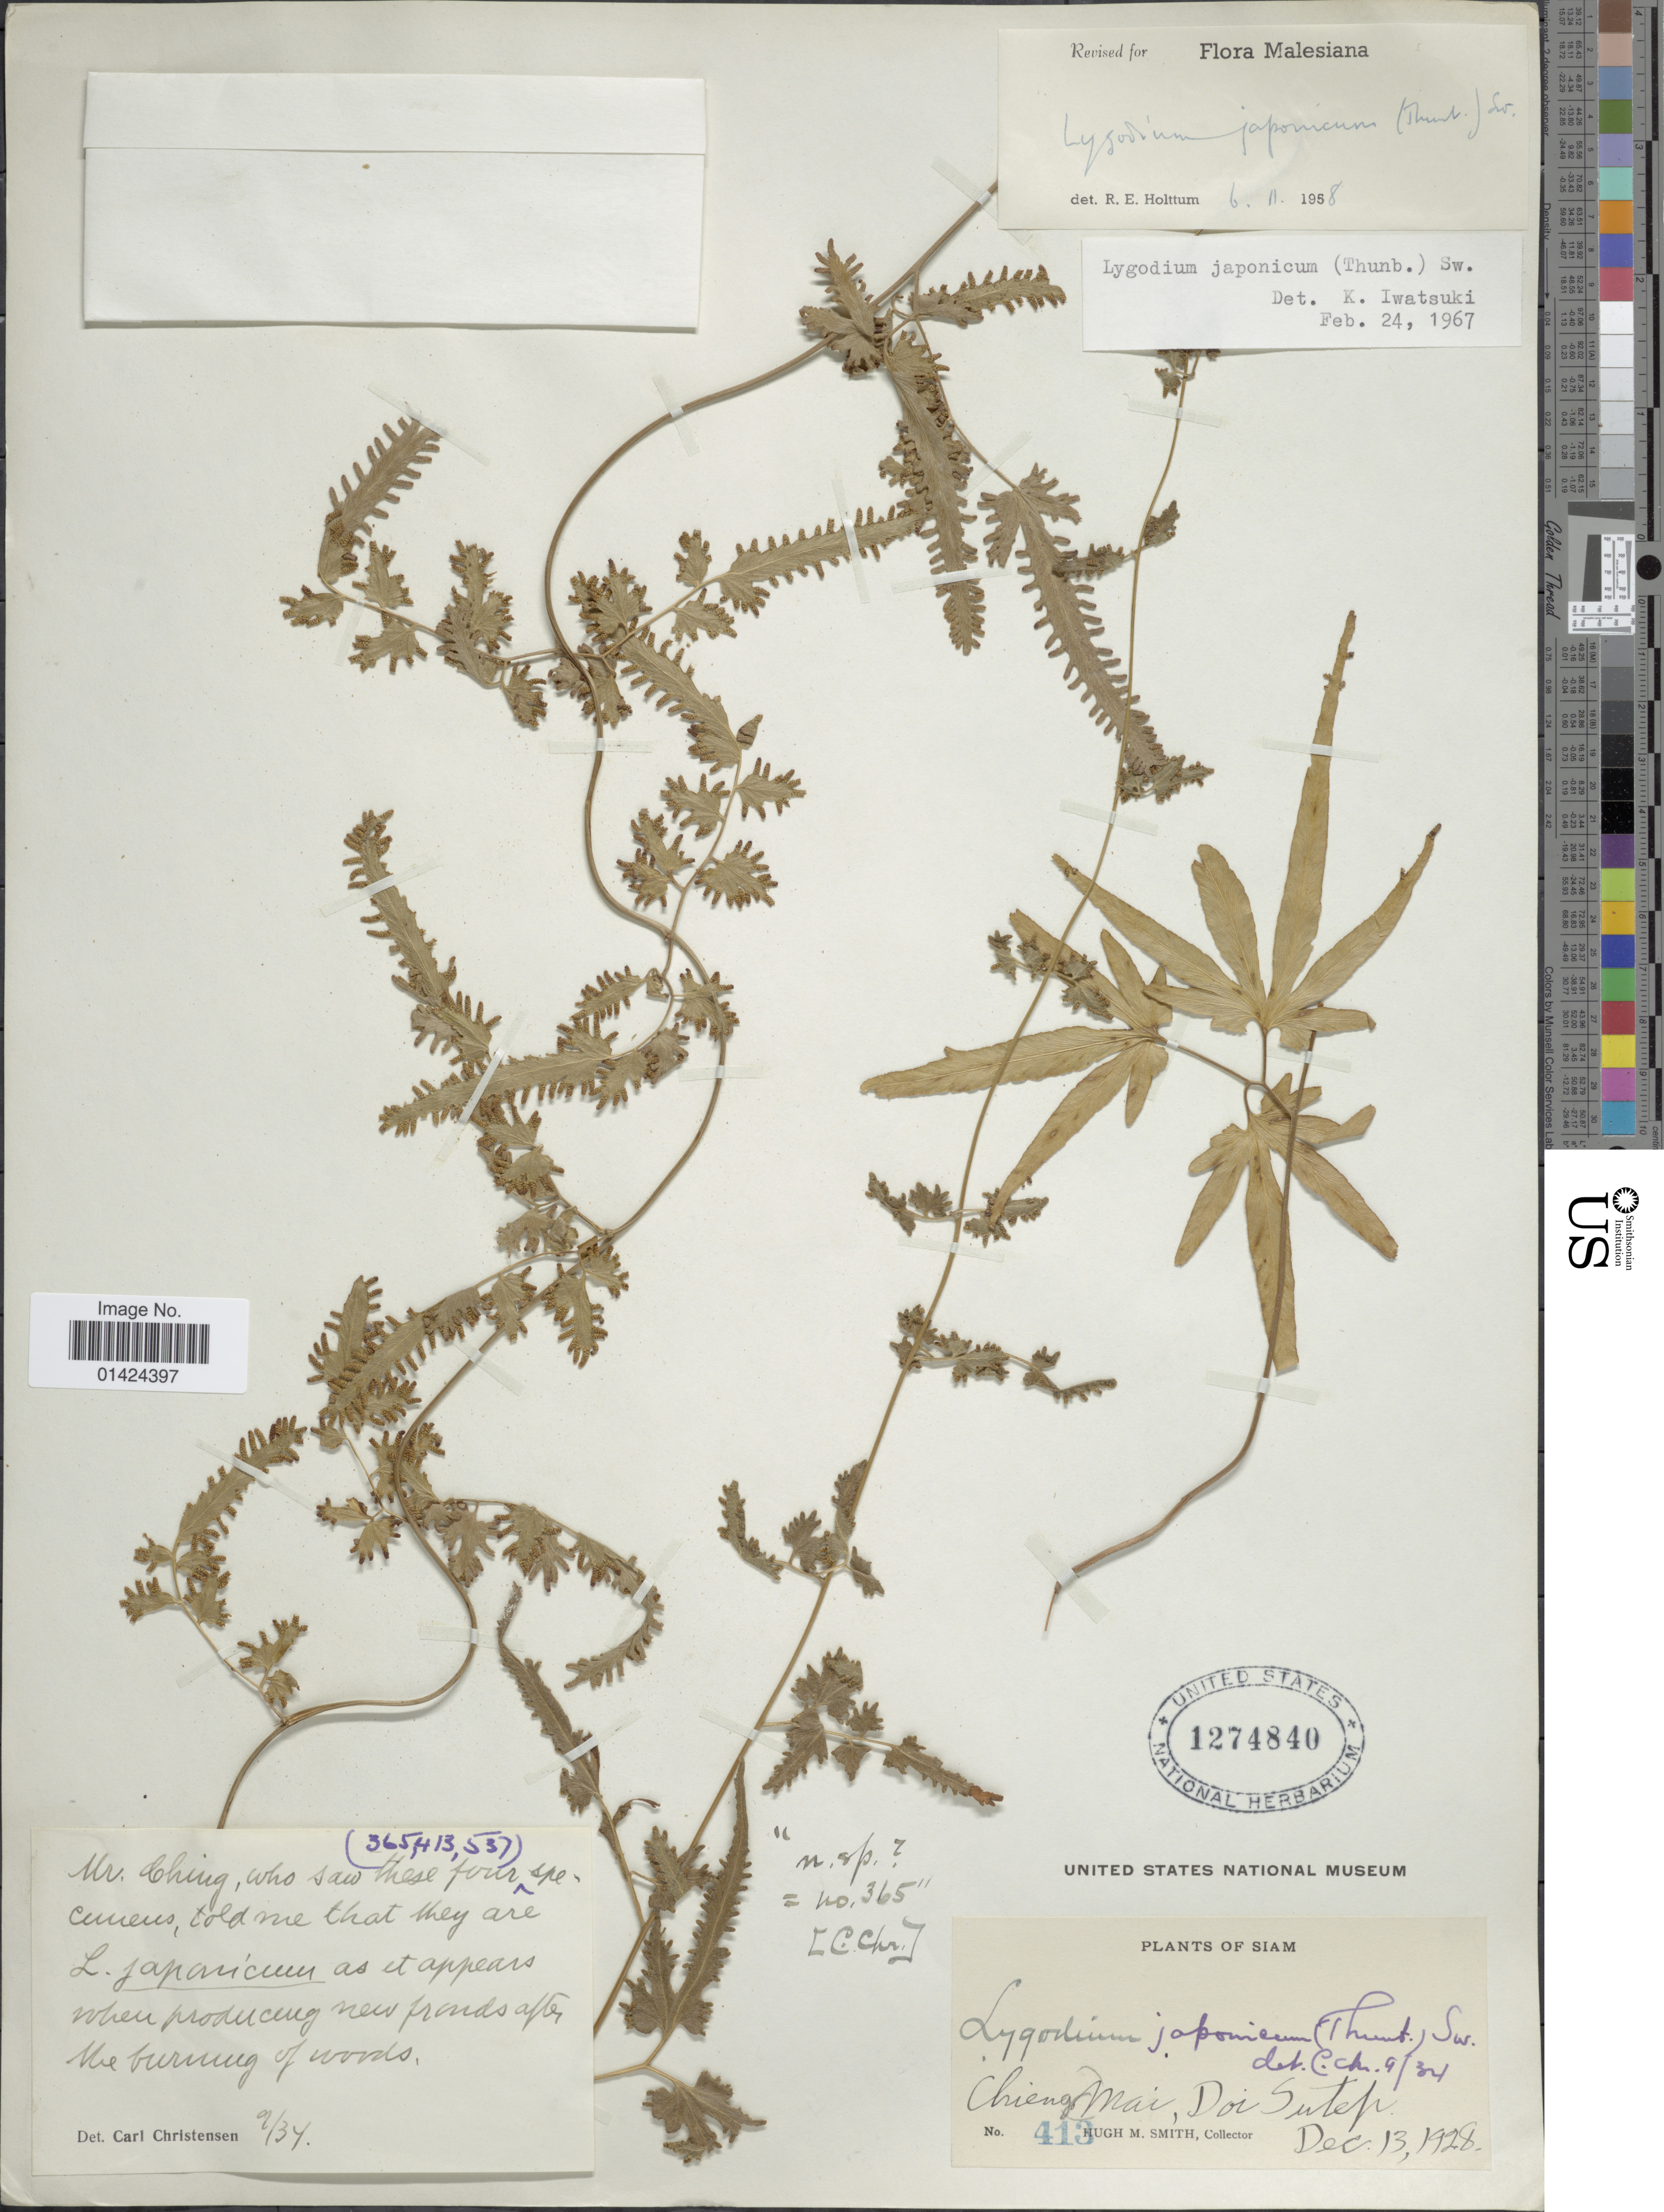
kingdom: Plantae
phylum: Tracheophyta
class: Polypodiopsida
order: Schizaeales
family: Lygodiaceae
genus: Lygodium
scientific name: Lygodium japonicum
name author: (Thunb.) Sw.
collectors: H. M. Smith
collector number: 413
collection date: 1928-12-13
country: Thailand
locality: Siam, Chieng Mai, Doi Sutep.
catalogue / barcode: US 1274840